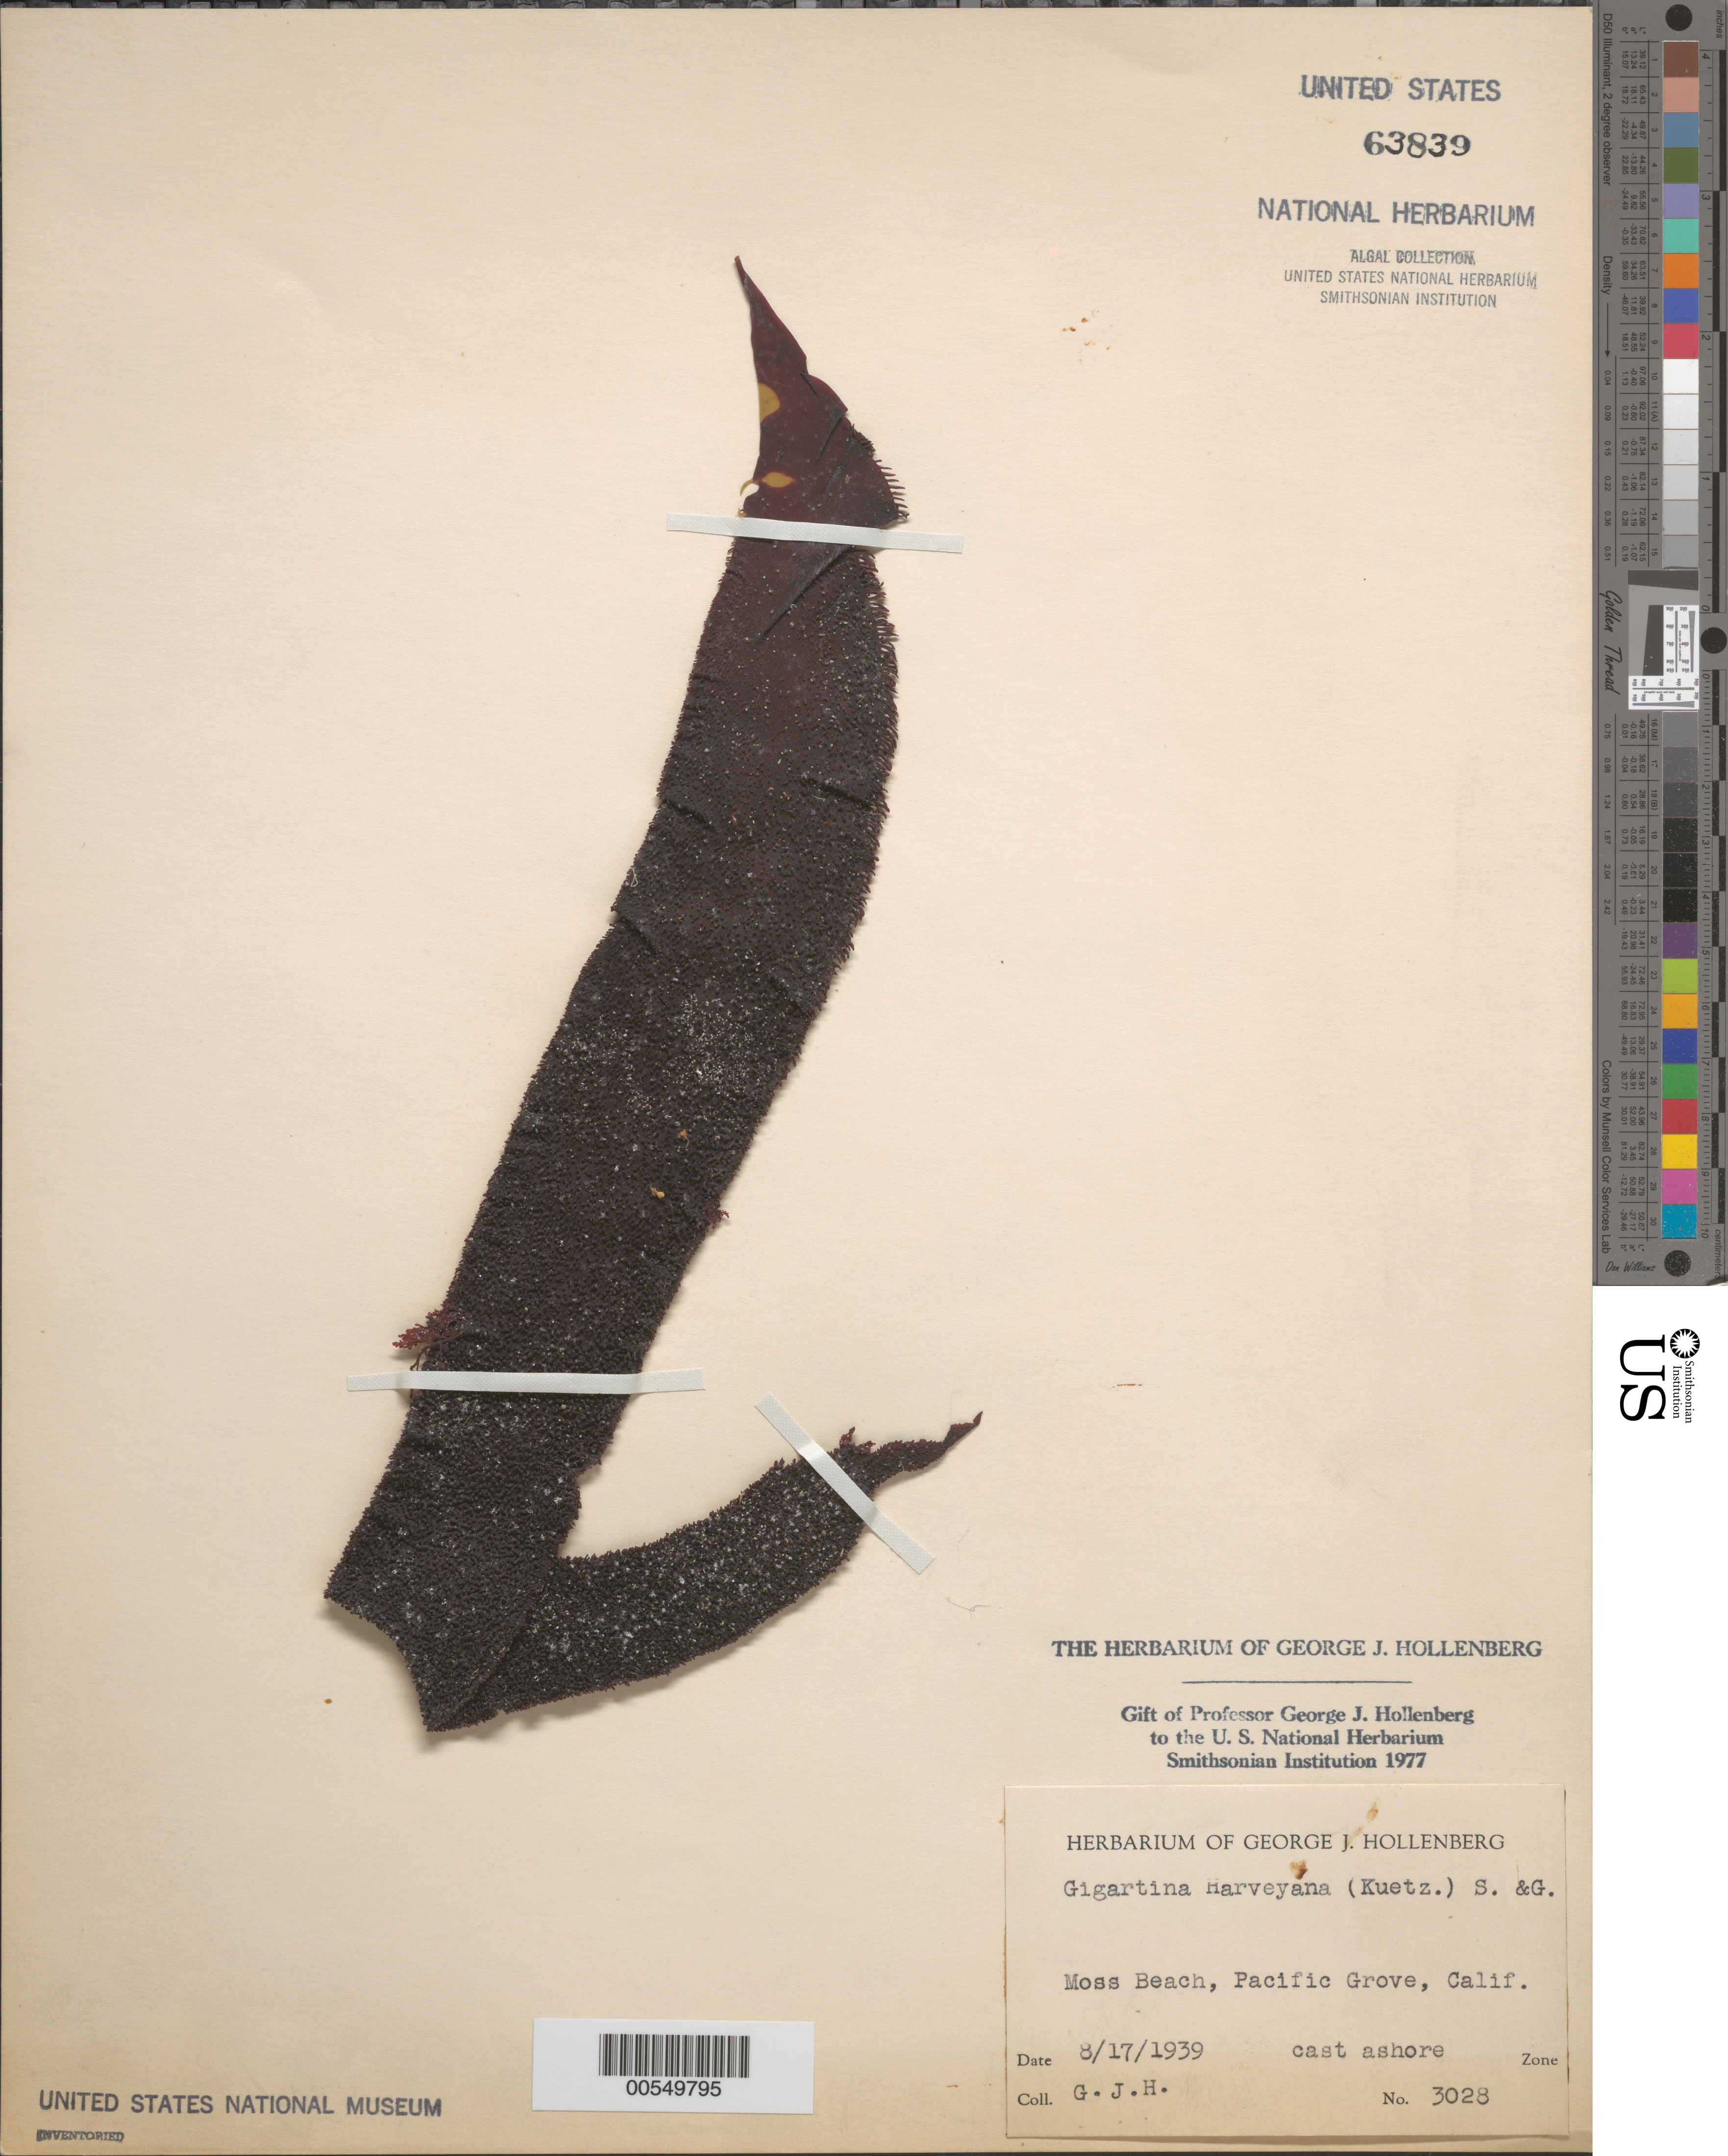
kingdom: Plantae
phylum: Rhodophyta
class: Florideophyceae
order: Gigartinales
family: Gigartinaceae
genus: Chondracanthus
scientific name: Chondracanthus harveyanus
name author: (Kütz.) Guiry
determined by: Algae name updating Project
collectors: G. Hollenberg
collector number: GJH 3028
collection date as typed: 17 Aug 1939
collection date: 1939-08-17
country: United States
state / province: California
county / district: Monterey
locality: Moss Beach, Pacific Grove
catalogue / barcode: US 63839